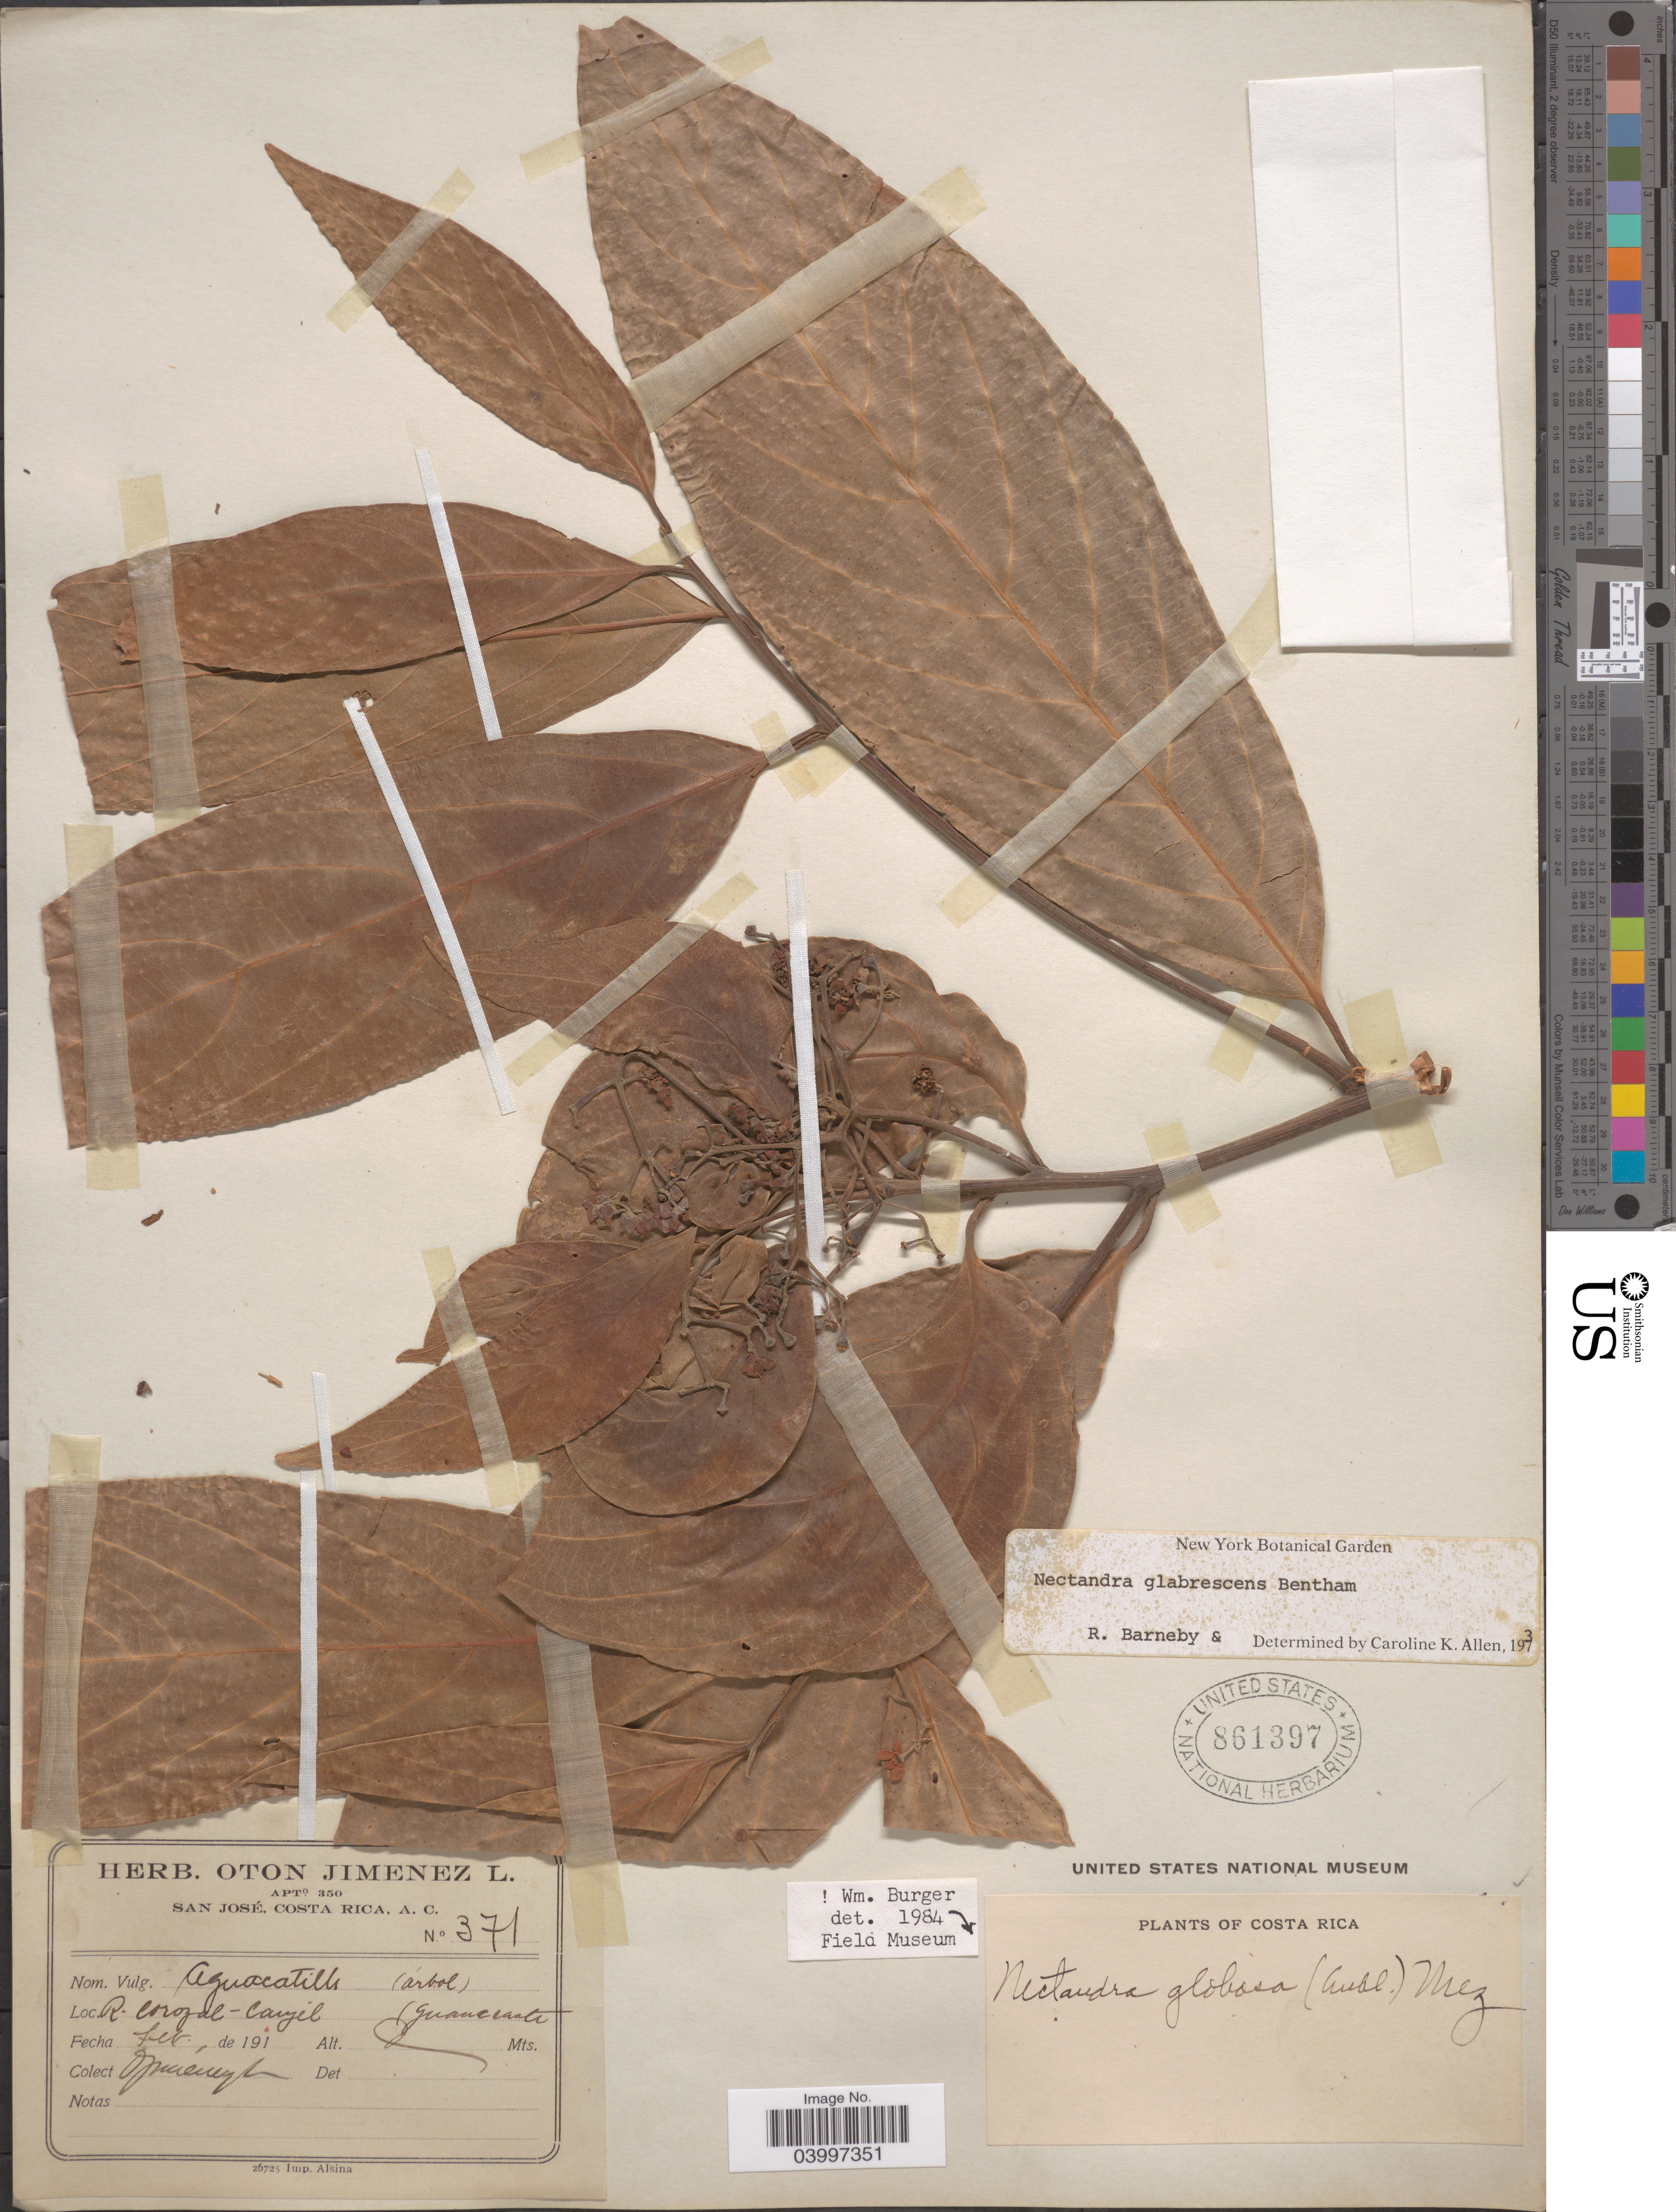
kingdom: Plantae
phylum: Tracheophyta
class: Magnoliopsida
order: Laurales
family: Lauraceae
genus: Nectandra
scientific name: Nectandra hihua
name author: (Ruiz & Pav.) Rohwer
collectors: O. Jiménez L.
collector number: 371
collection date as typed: feb, de 191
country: Costa Rica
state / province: Guanacaste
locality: R. Corozal-Canjel.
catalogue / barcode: US 861397